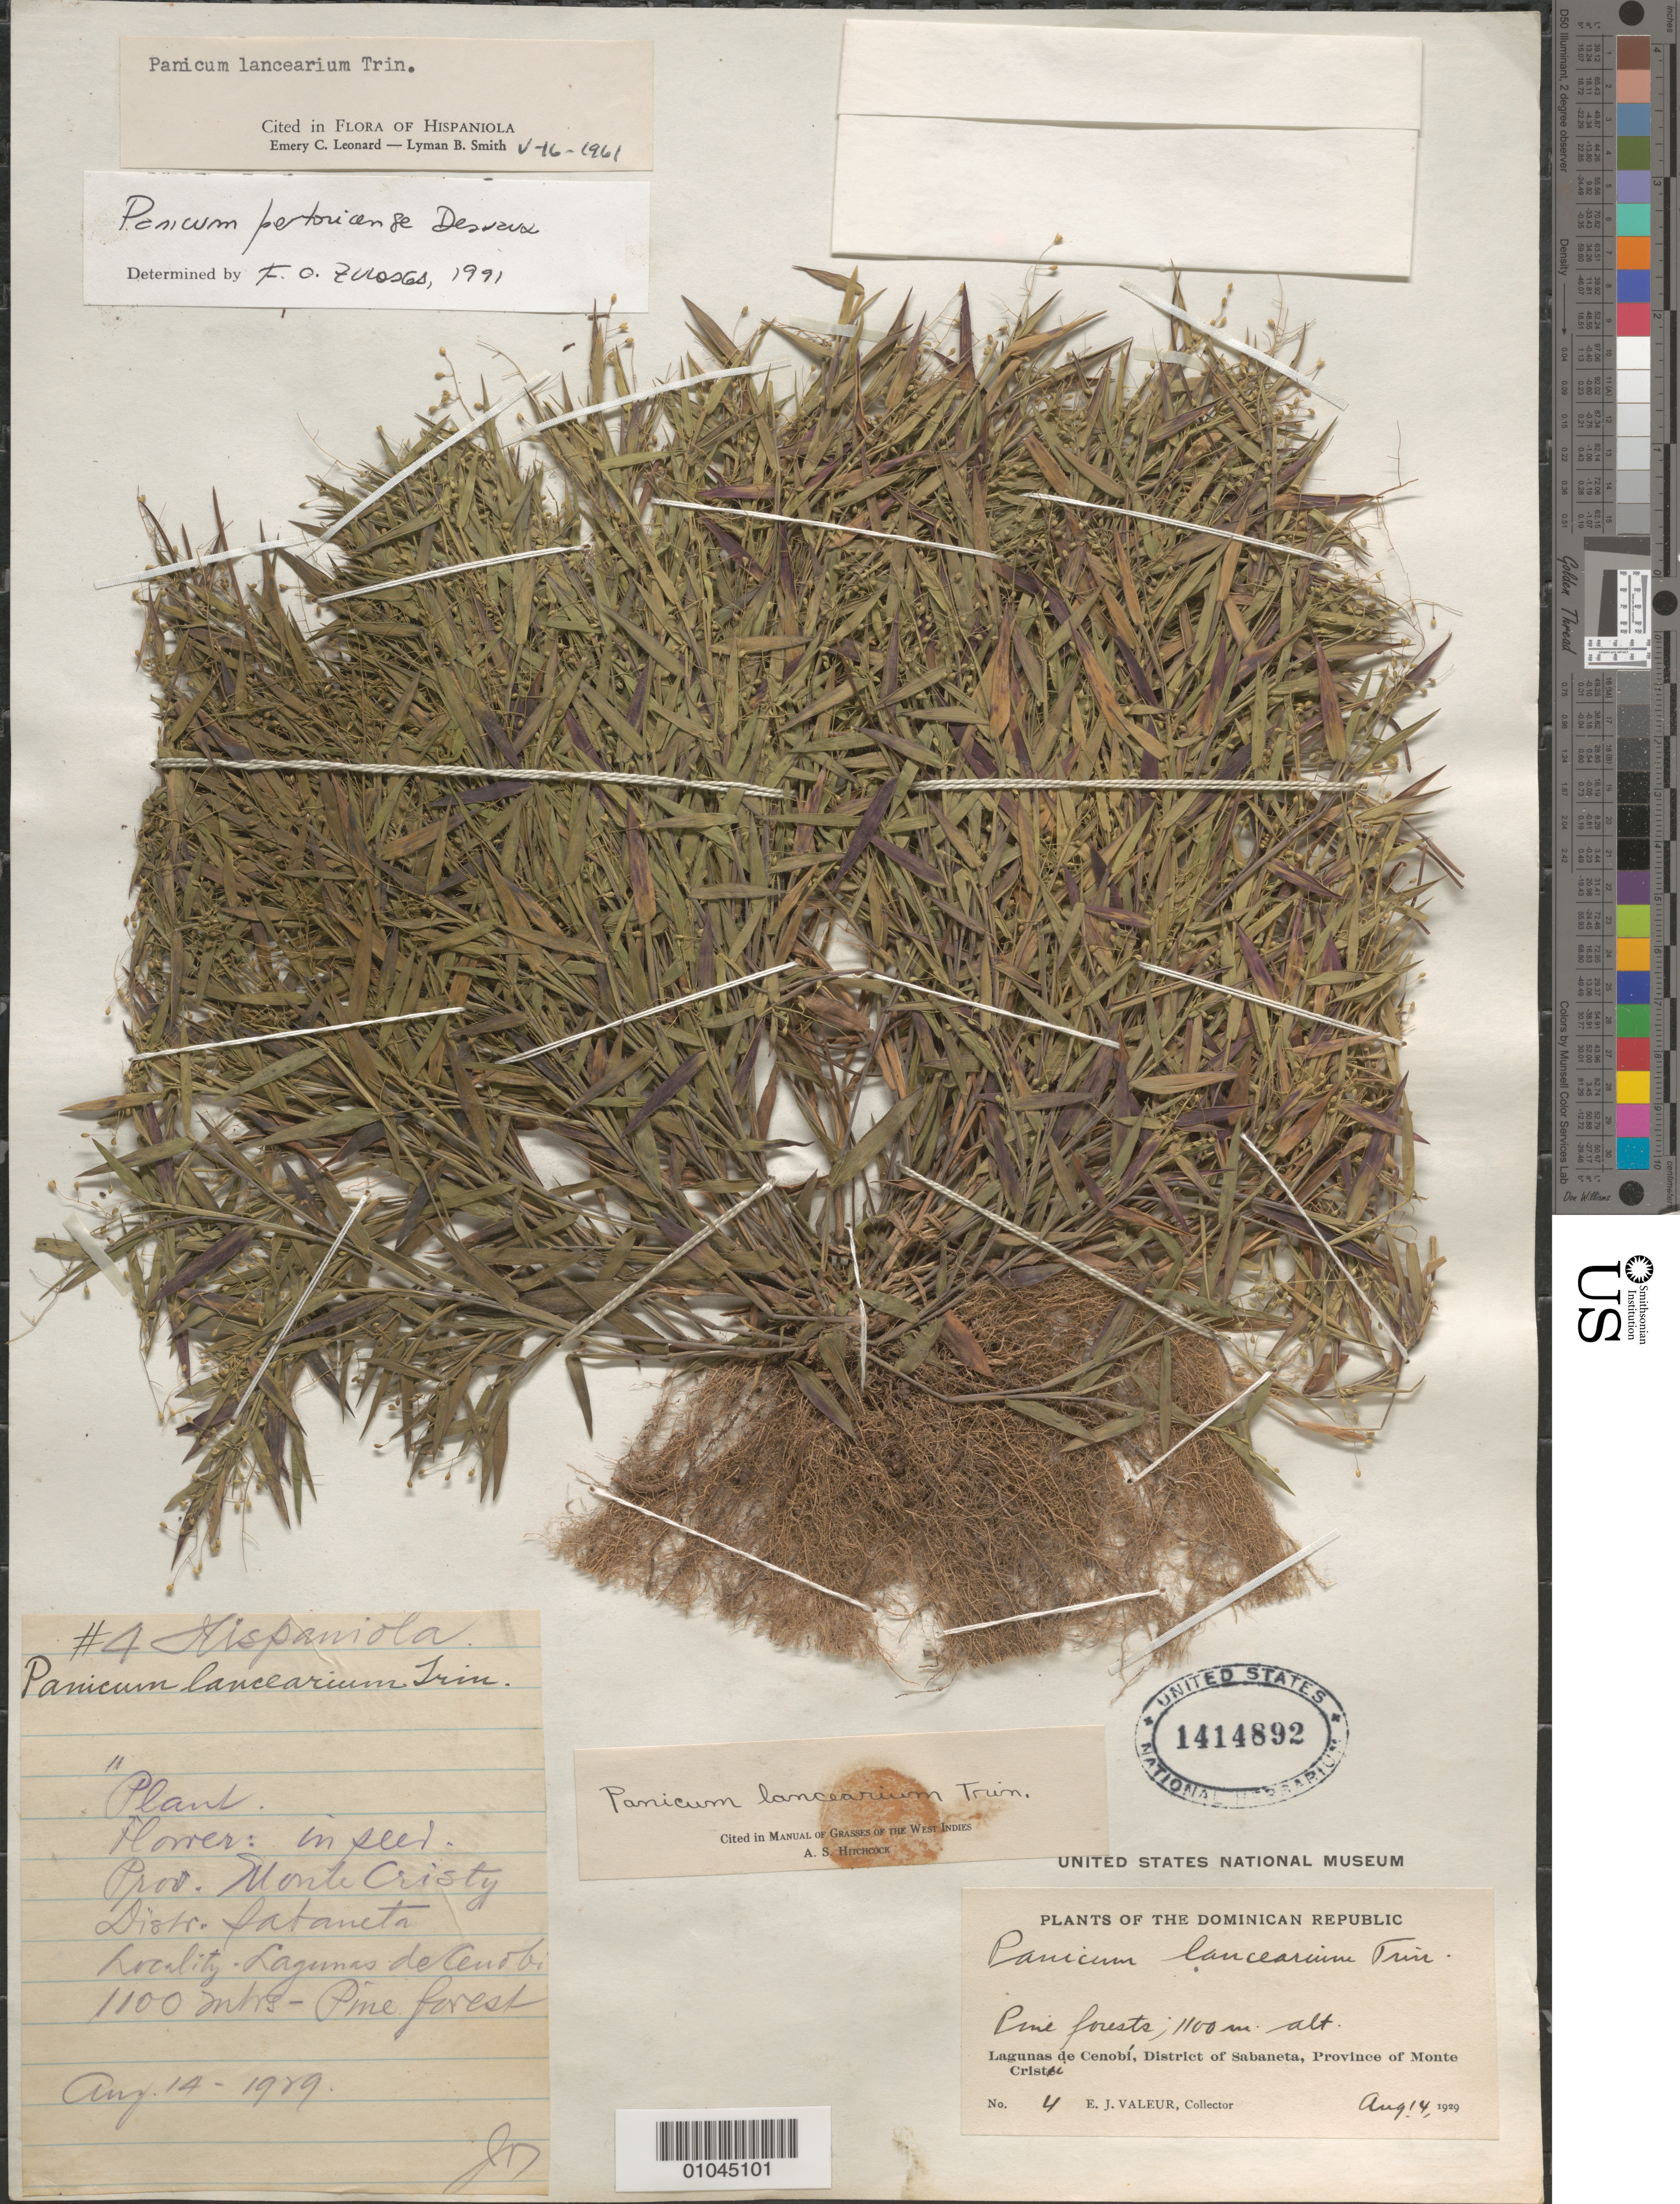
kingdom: Plantae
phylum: Tracheophyta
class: Liliopsida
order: Poales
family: Poaceae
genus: Panicum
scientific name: Panicum portoricense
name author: Desv. ex Ham.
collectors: E. Valeur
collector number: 4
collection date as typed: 14 Aug 1929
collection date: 1929-08-14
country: Dominican Republic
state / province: Monte Cristi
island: Hispaniola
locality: Lagunas de Cenobi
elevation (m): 1100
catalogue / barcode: US 1414892